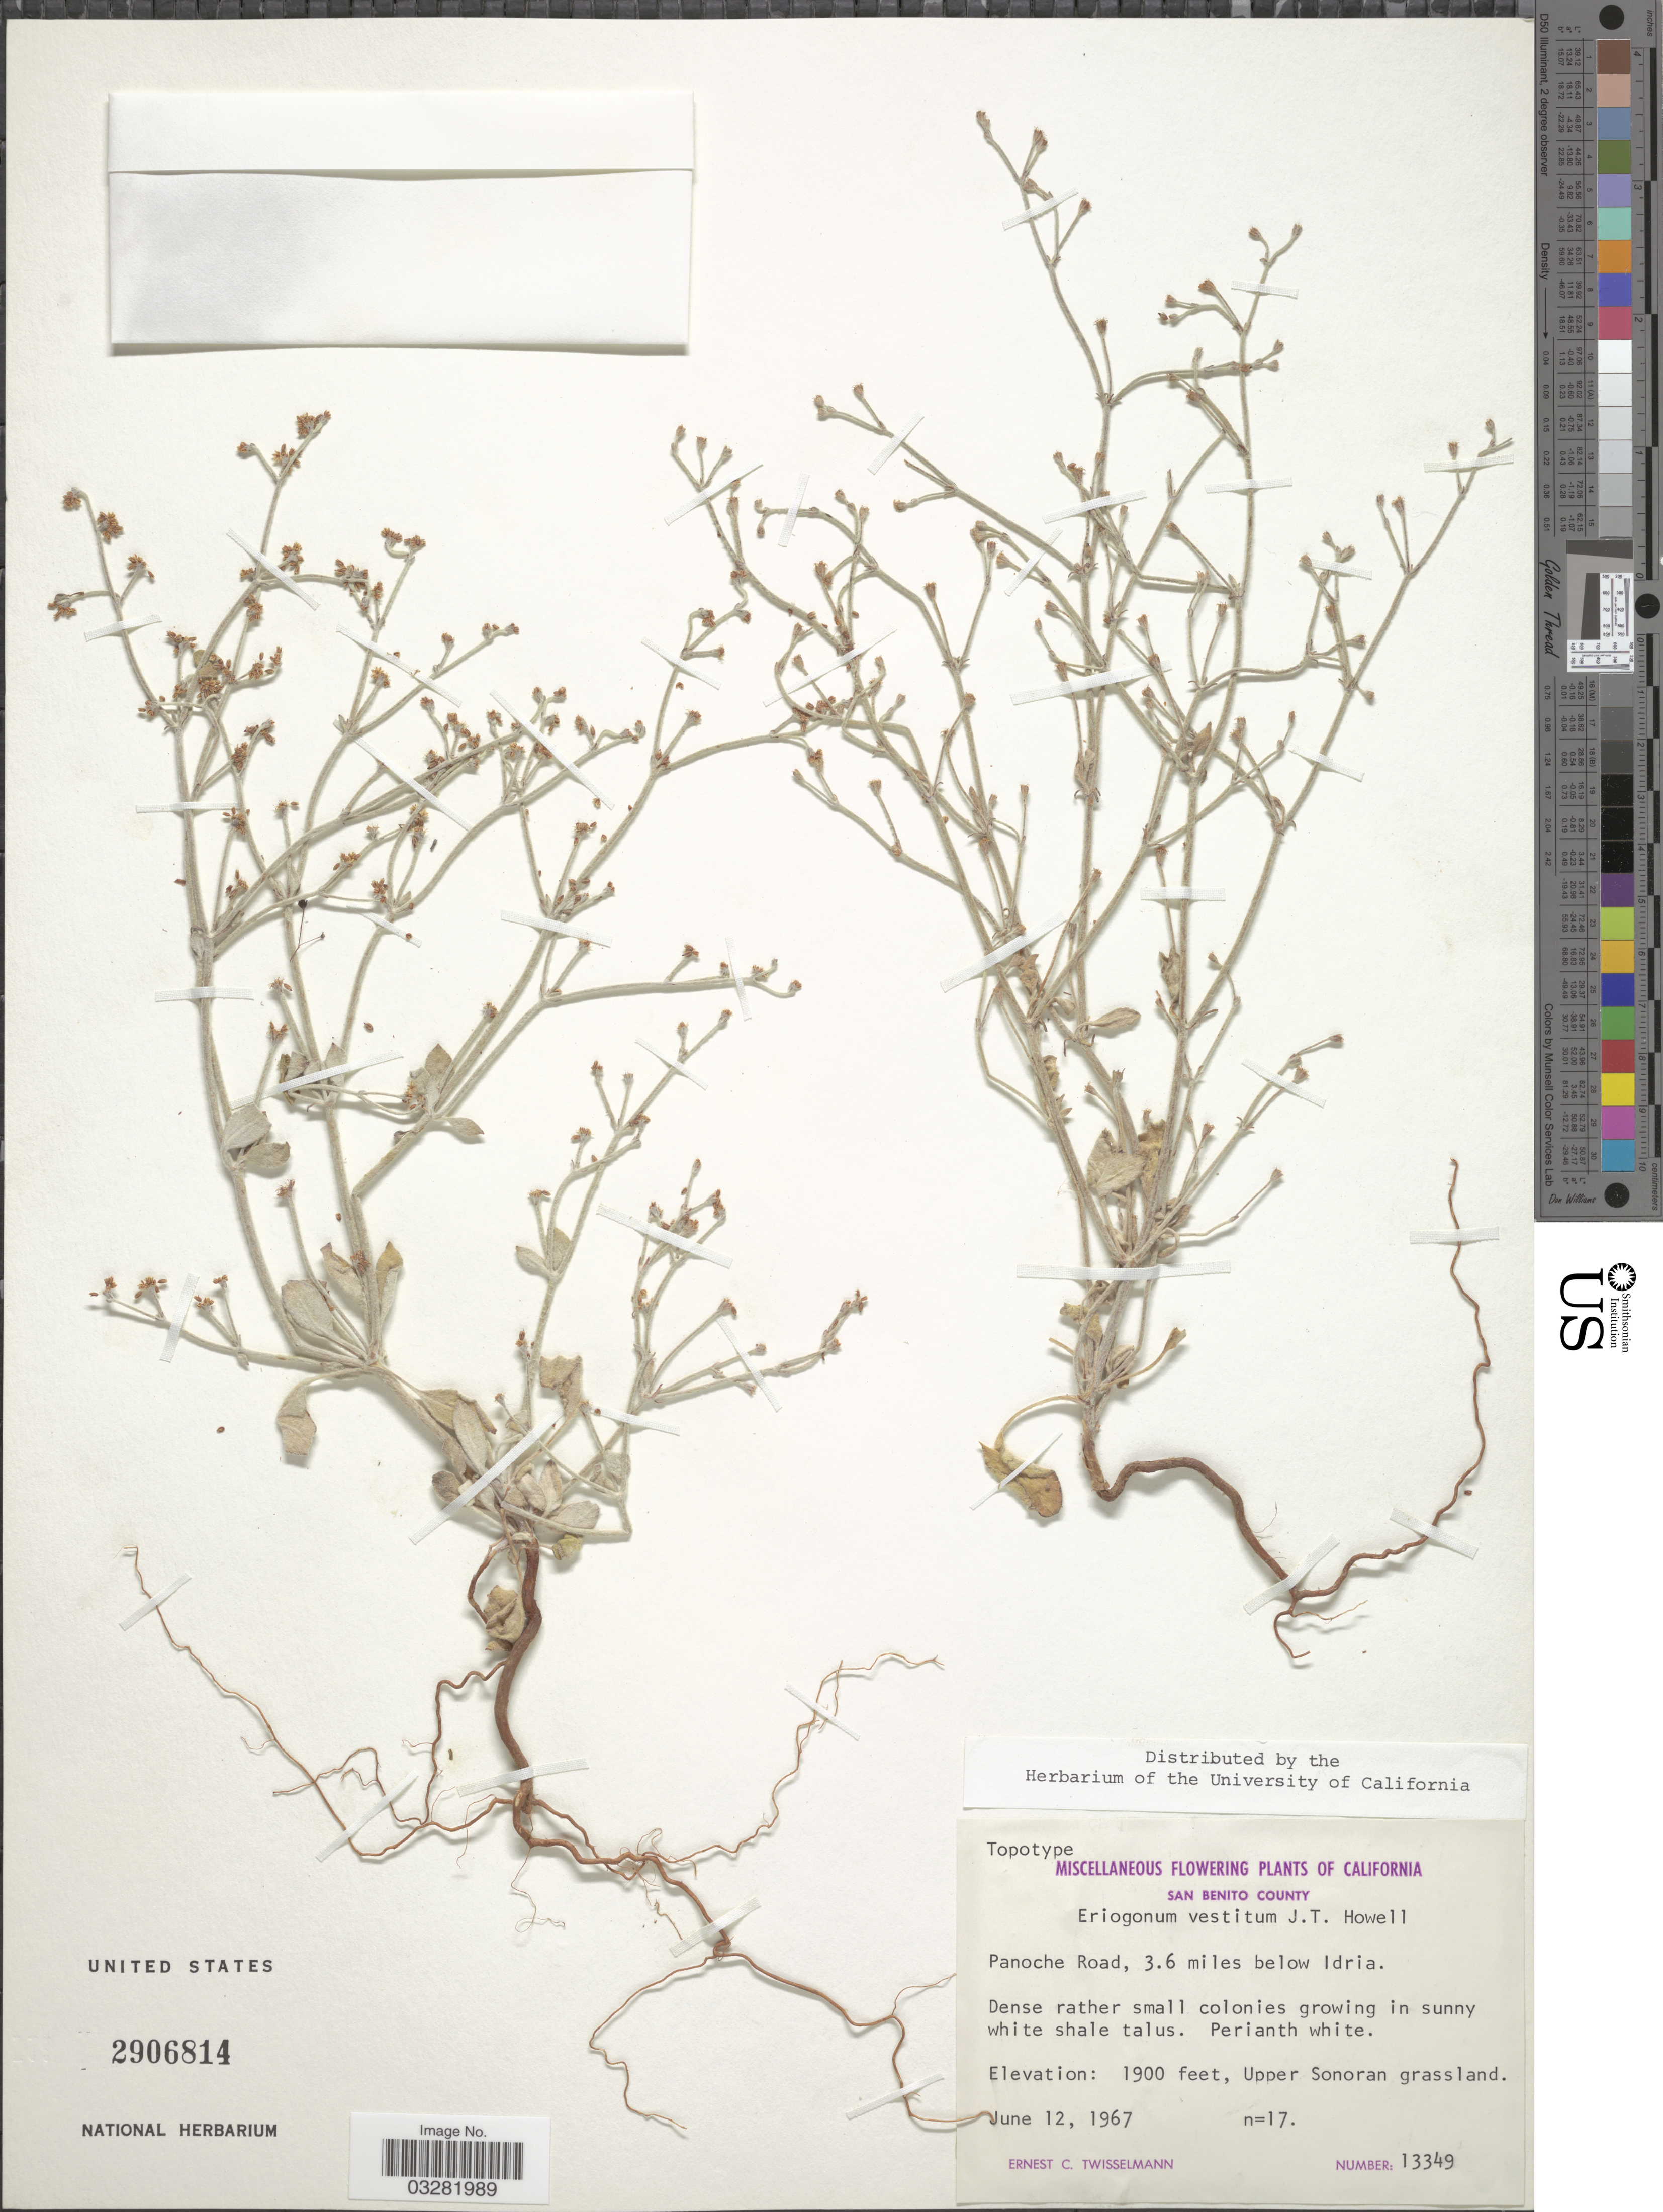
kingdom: Plantae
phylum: Tracheophyta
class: Magnoliopsida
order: Caryophyllales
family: Polygonaceae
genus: Eriogonum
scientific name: Eriogonum vestitum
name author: J.T. Howell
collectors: E. Twisselmann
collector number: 13349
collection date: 1967-06-12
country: United States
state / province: California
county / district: San Benito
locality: San Benito County. Upper Sonoran grassland.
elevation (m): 579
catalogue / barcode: US 2906814